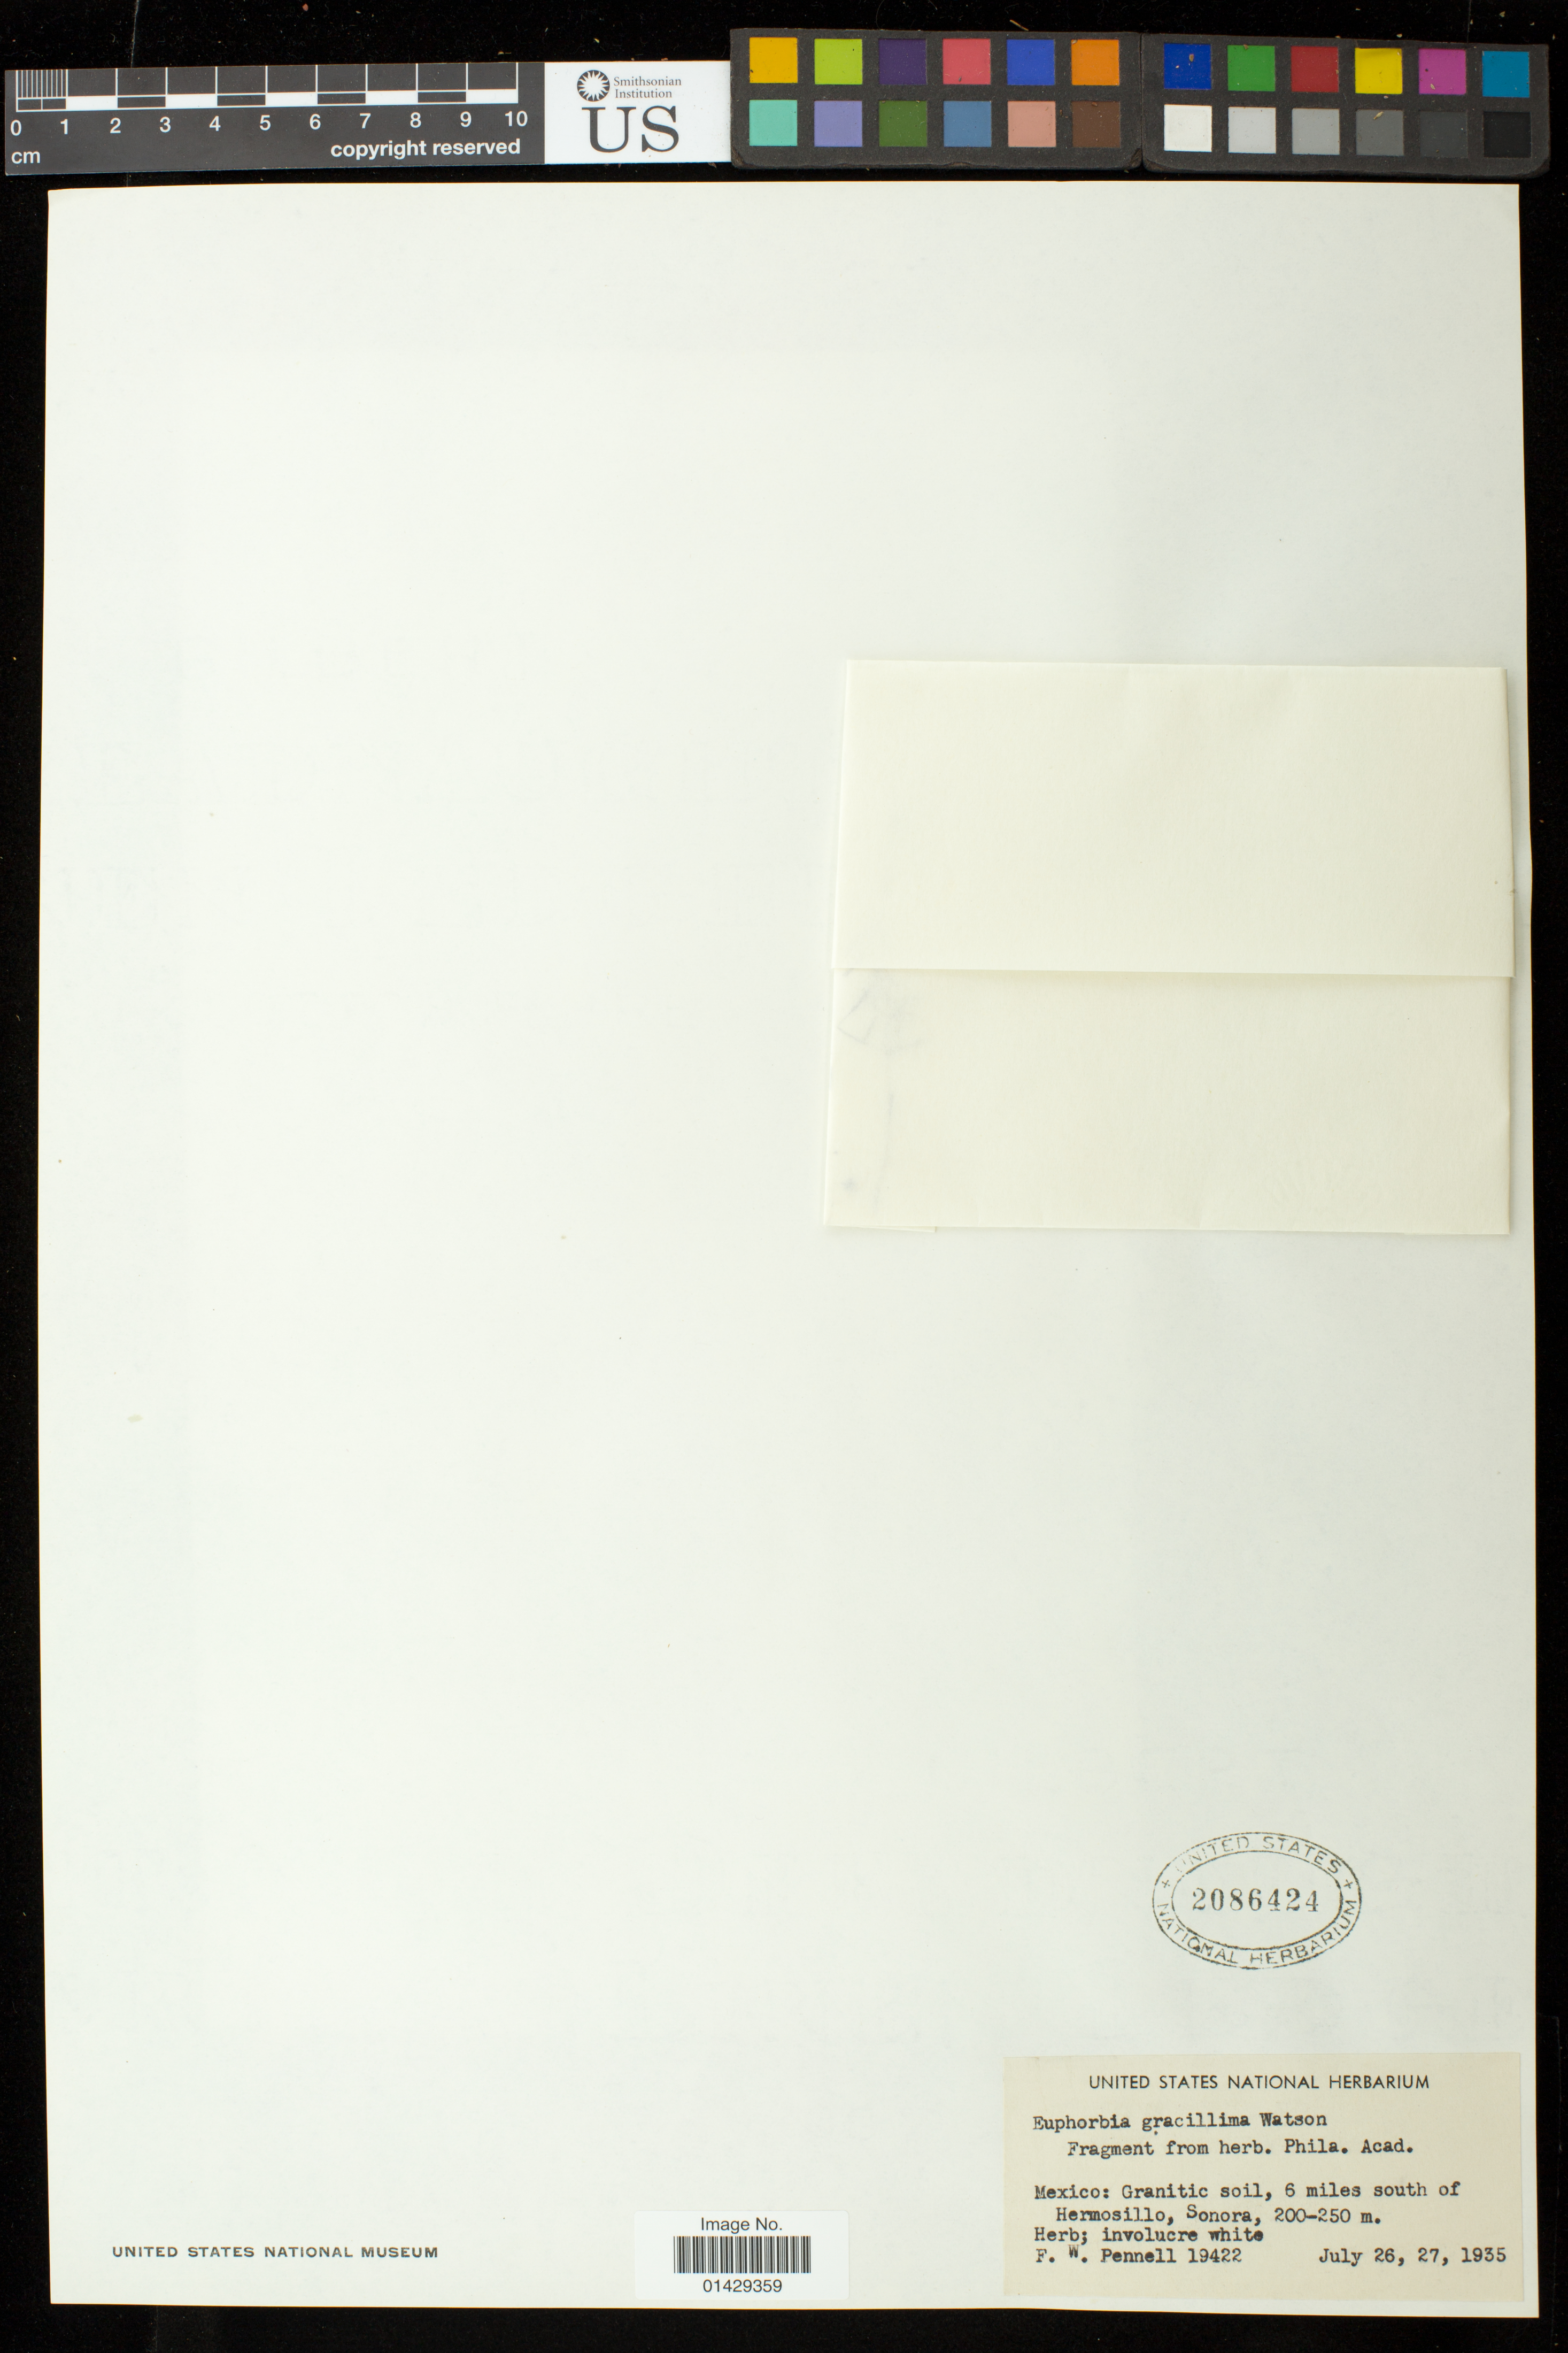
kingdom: Plantae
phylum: Tracheophyta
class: Magnoliopsida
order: Malpighiales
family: Euphorbiaceae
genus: Euphorbia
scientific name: Euphorbia gracillima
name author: S. Watson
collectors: F. W. Pennell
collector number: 19422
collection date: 1935-07-26,1935-07-27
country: Mexico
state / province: Sonora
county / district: Hermosillo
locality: Granitic soil, 6 miles south of Hermosillo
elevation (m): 200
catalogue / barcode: US 2086424